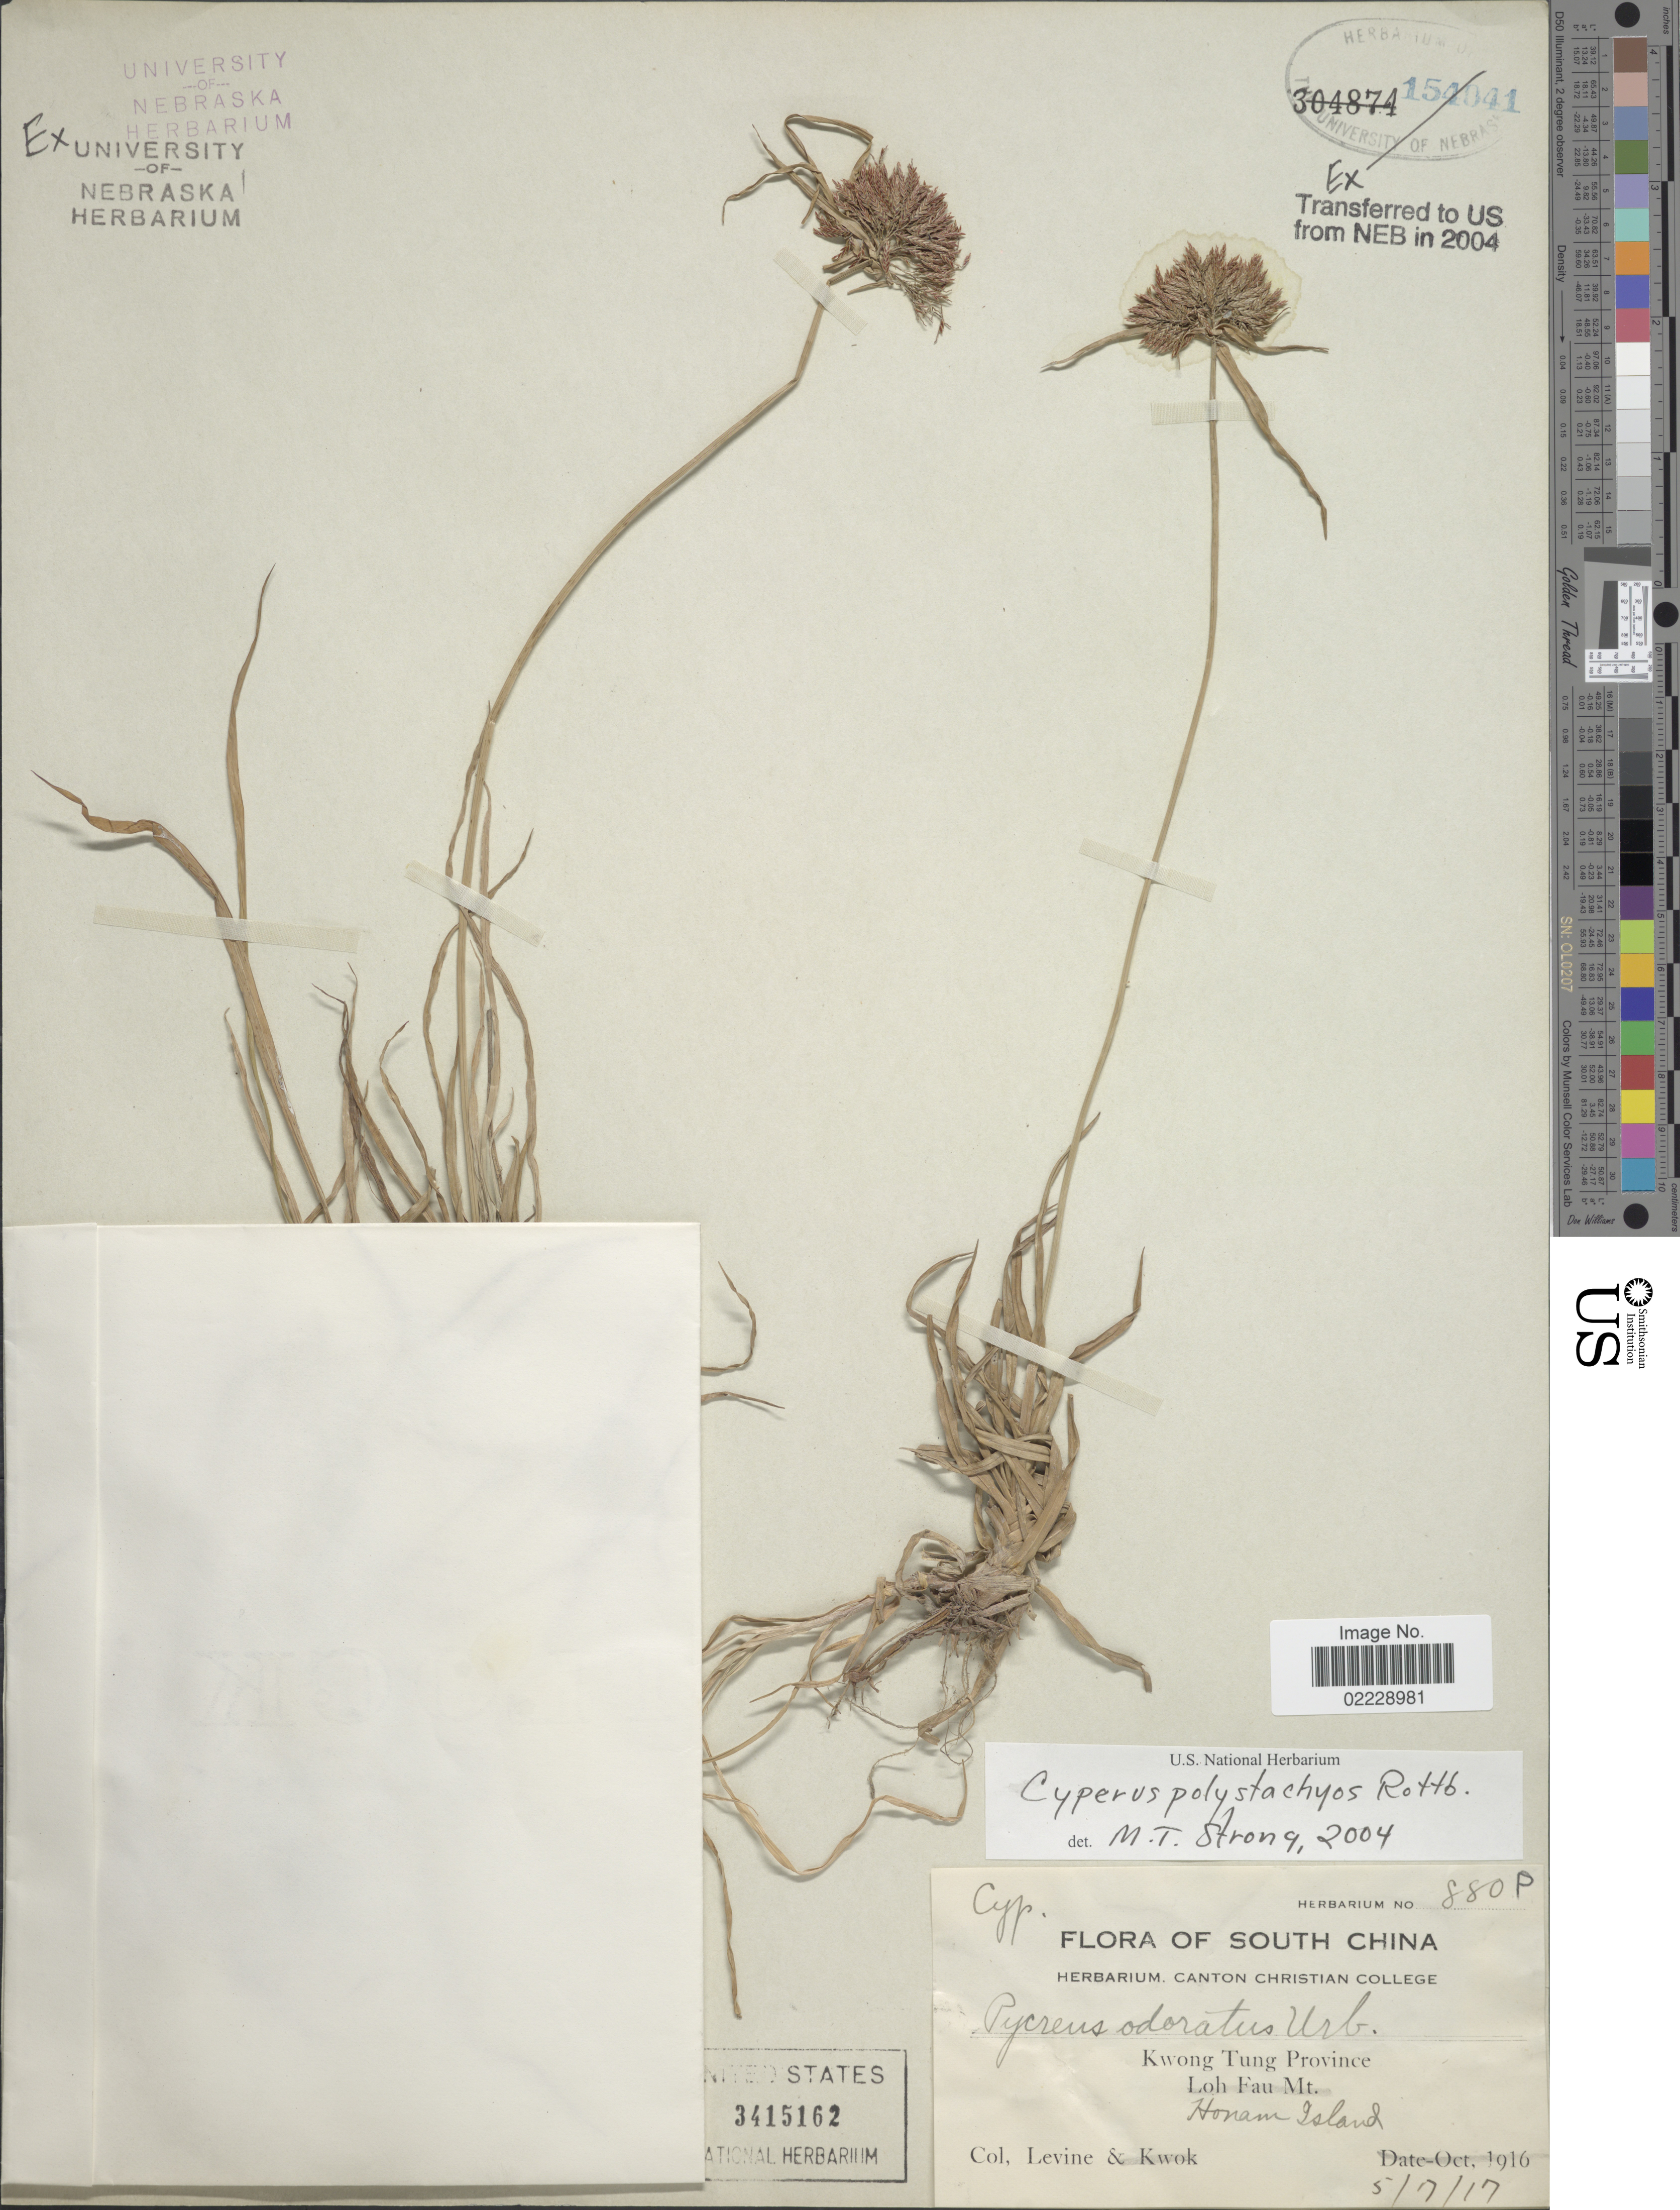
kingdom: Plantae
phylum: Tracheophyta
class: Liliopsida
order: Poales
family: Cyperaceae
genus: Cyperus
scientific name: Cyperus polystachyos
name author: Rottb.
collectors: -. Levine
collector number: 880P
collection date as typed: Transcribed d/m/y: 5/7/17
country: China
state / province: Henan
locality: South China. Kwong Tung Province. Loh Fau Mt. Honam Island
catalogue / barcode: US 3415162